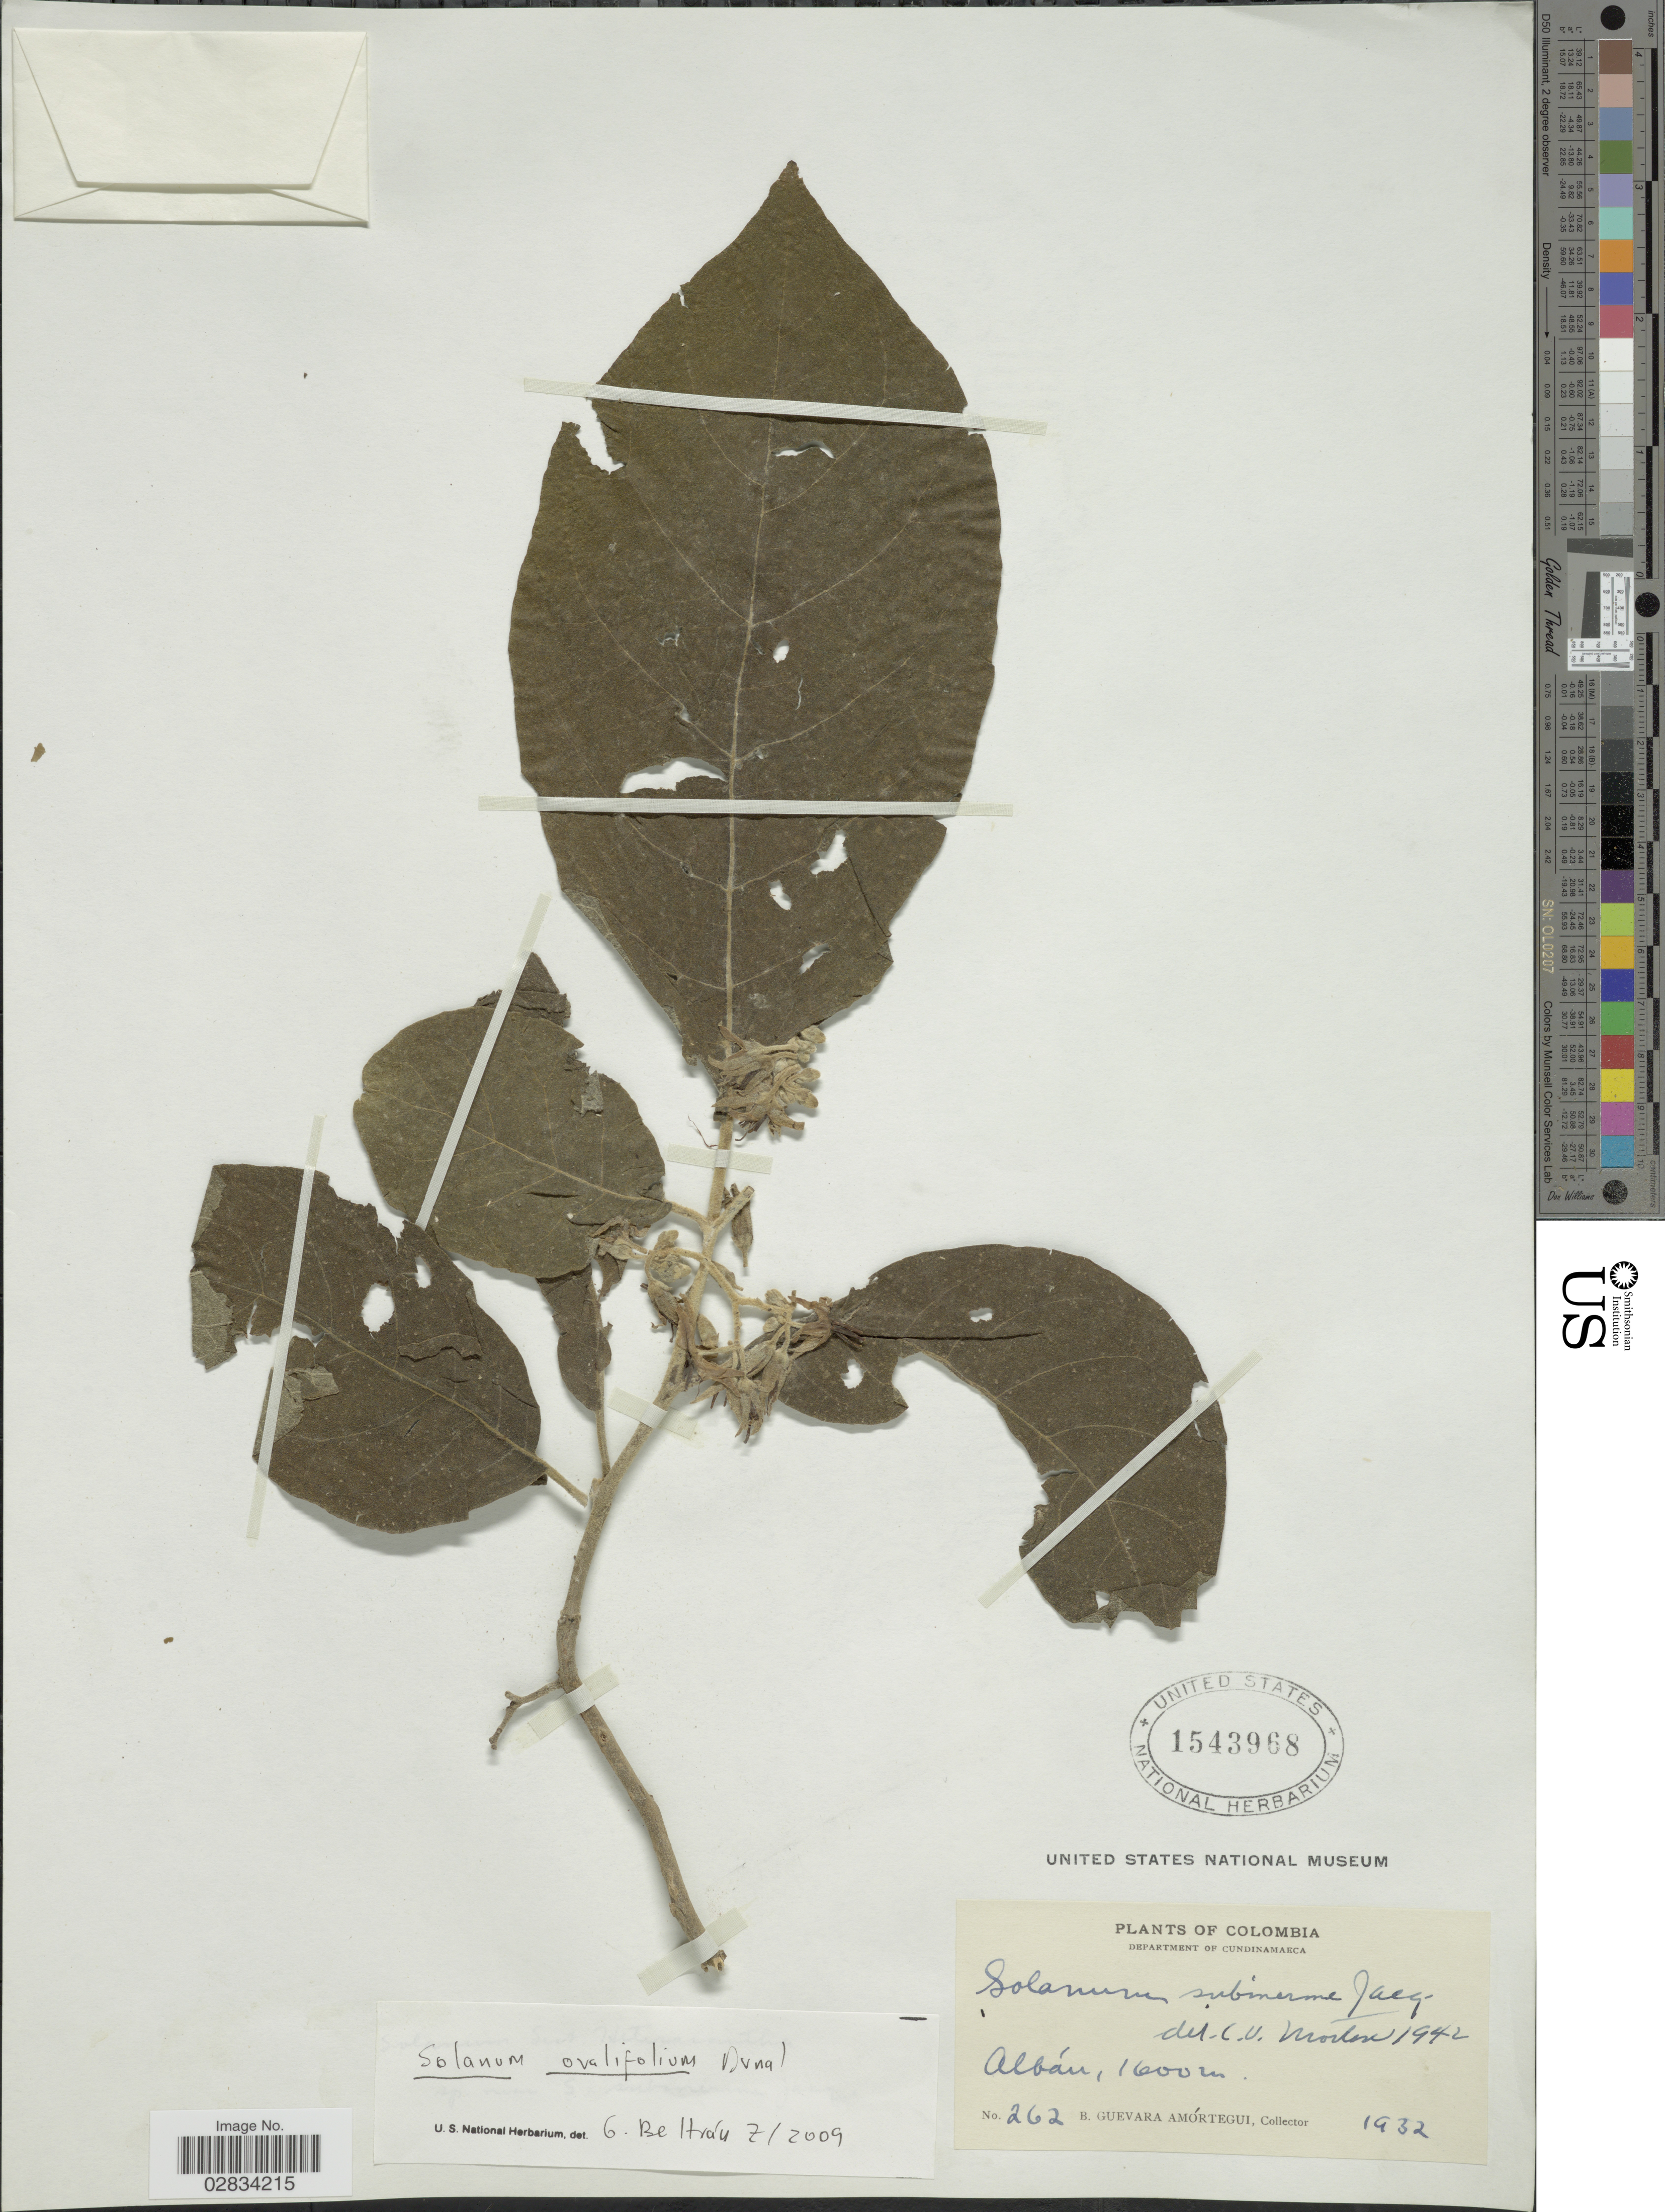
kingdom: Plantae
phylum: Tracheophyta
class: Magnoliopsida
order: Solanales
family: Solanaceae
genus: Solanum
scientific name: Solanum ovalifolium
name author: Dunal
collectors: B. Guevara Amortegui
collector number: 262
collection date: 1932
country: Colombia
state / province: Cundinamarca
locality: Department of Cundinamarca, Albán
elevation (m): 1600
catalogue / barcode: US 1543968